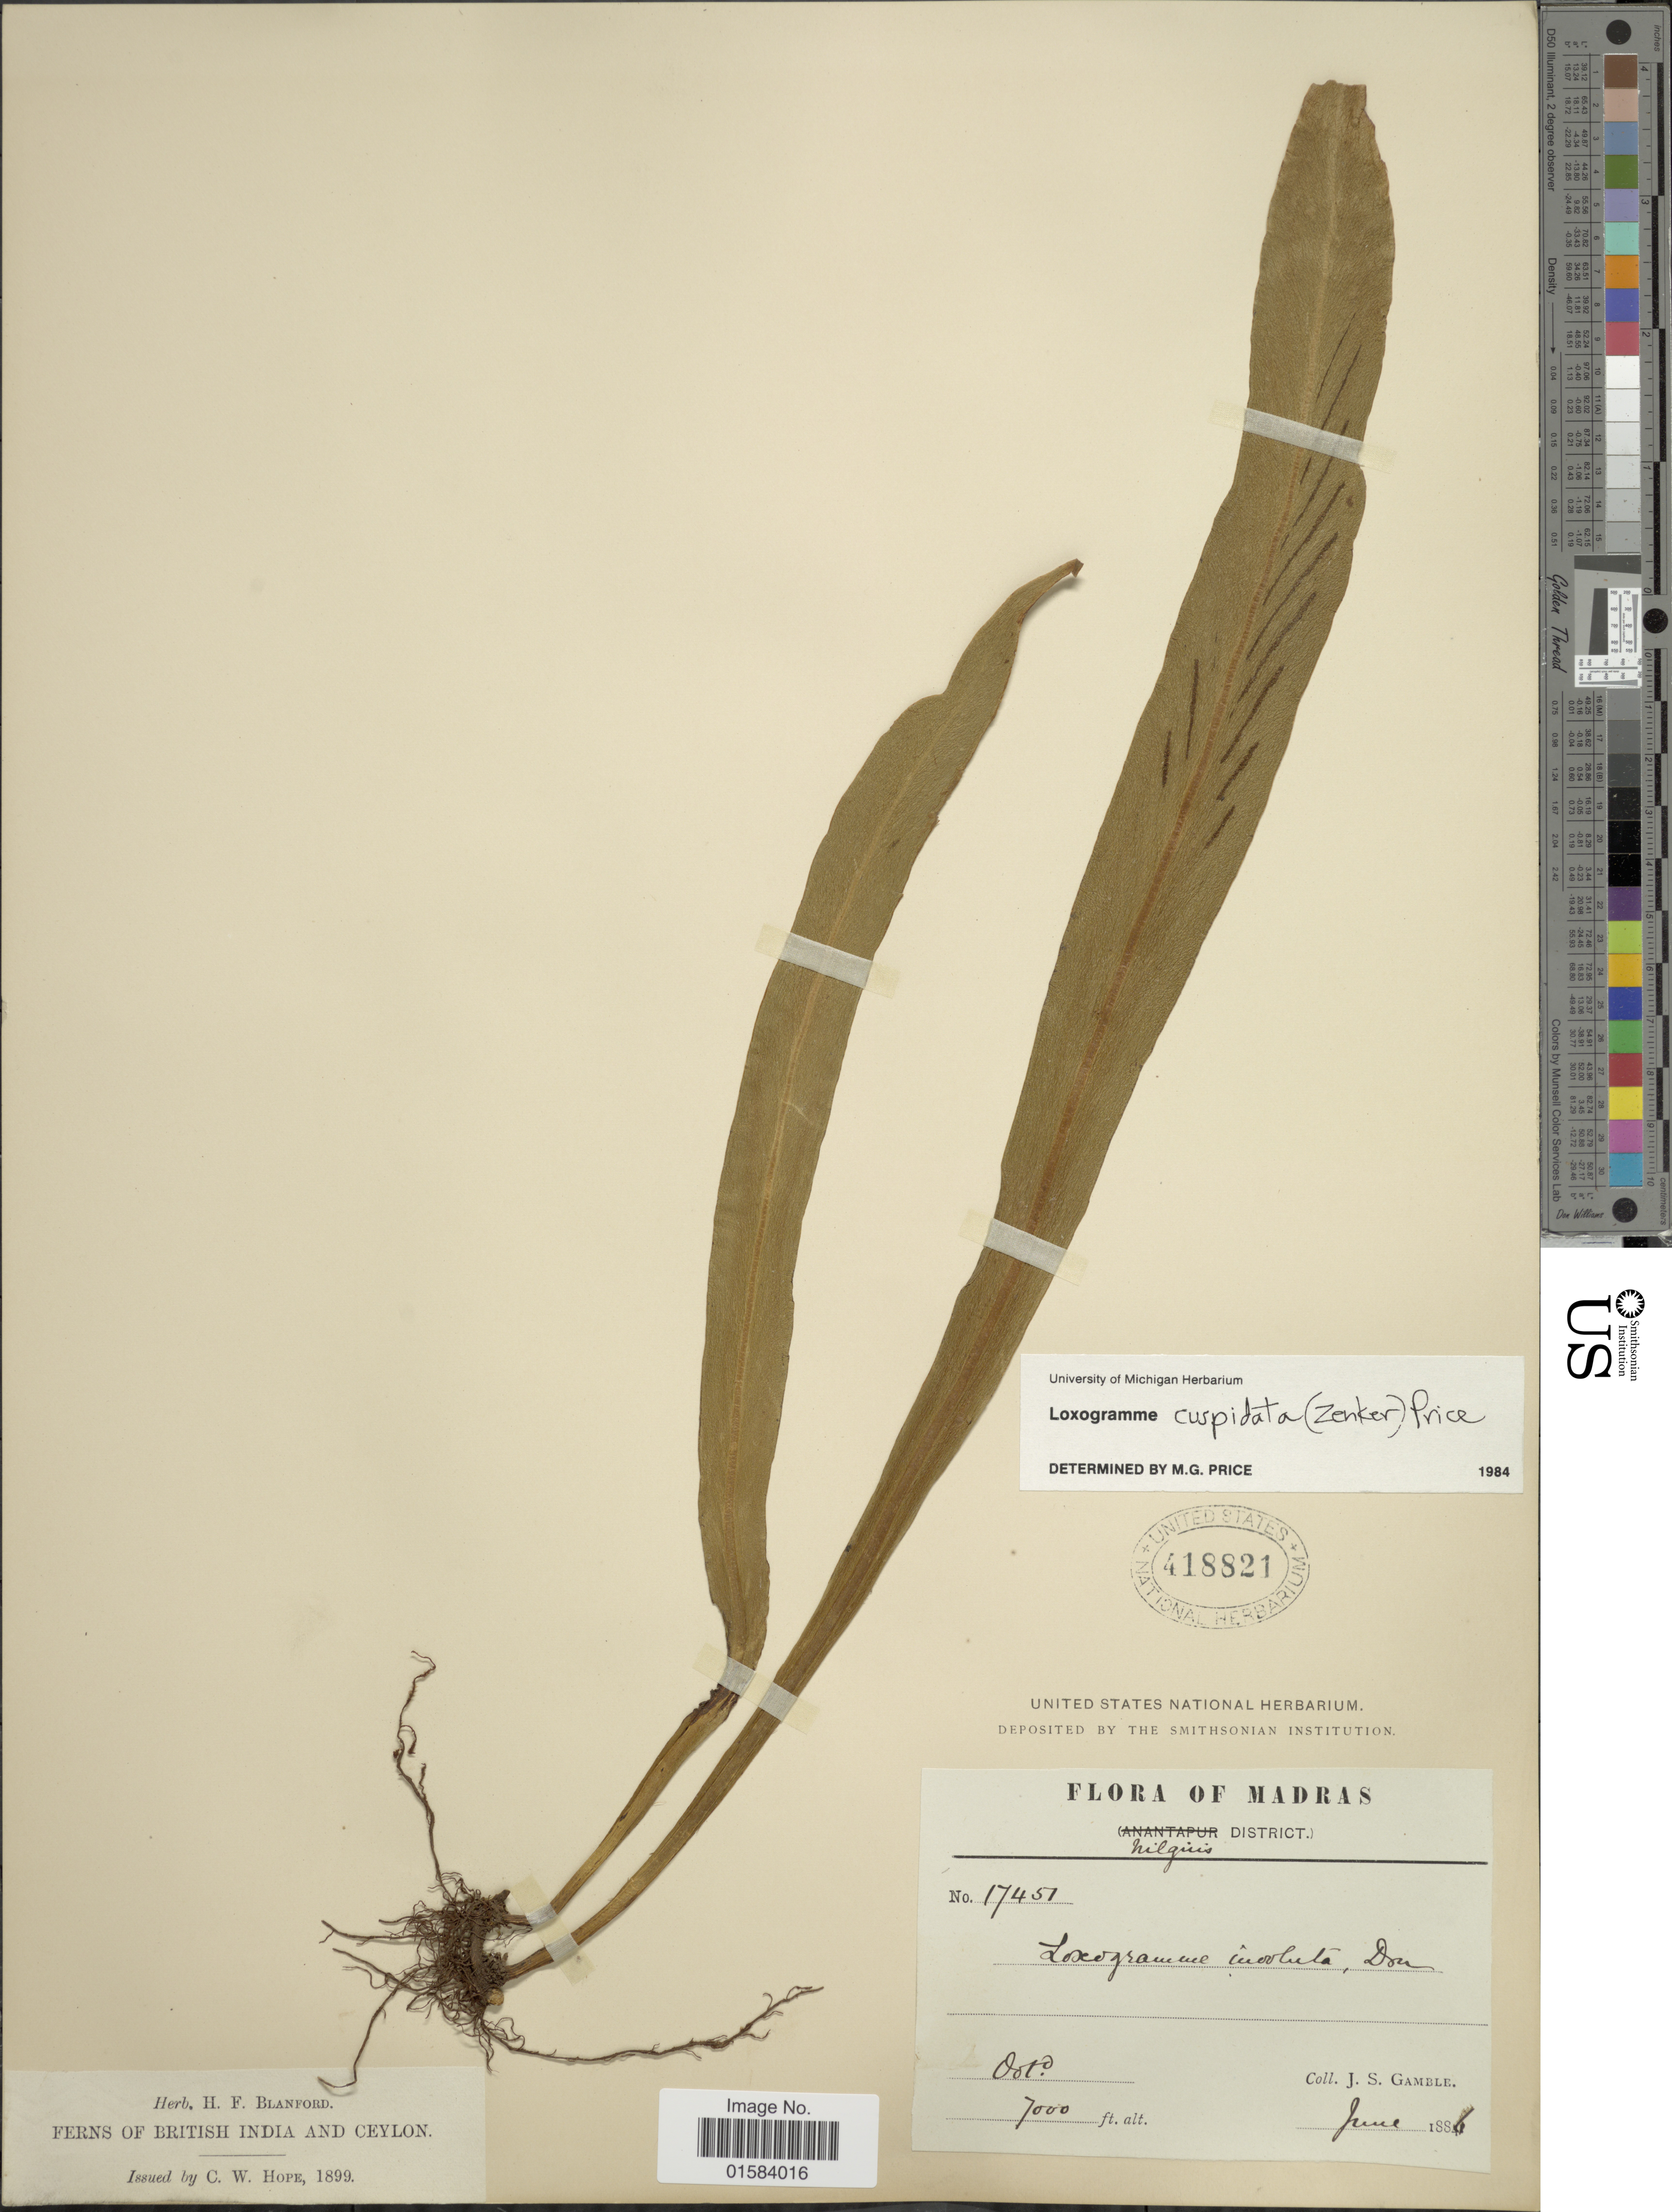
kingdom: Plantae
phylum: Tracheophyta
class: Polypodiopsida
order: Polypodiales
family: Polypodiaceae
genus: Loxogramme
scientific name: Loxogramme cuspidata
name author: (Zenker) M.G. Price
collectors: J. S. Gamble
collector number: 17451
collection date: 1886-06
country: India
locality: Madras, Nilgiris District, Ootd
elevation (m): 2134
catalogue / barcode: US 418821